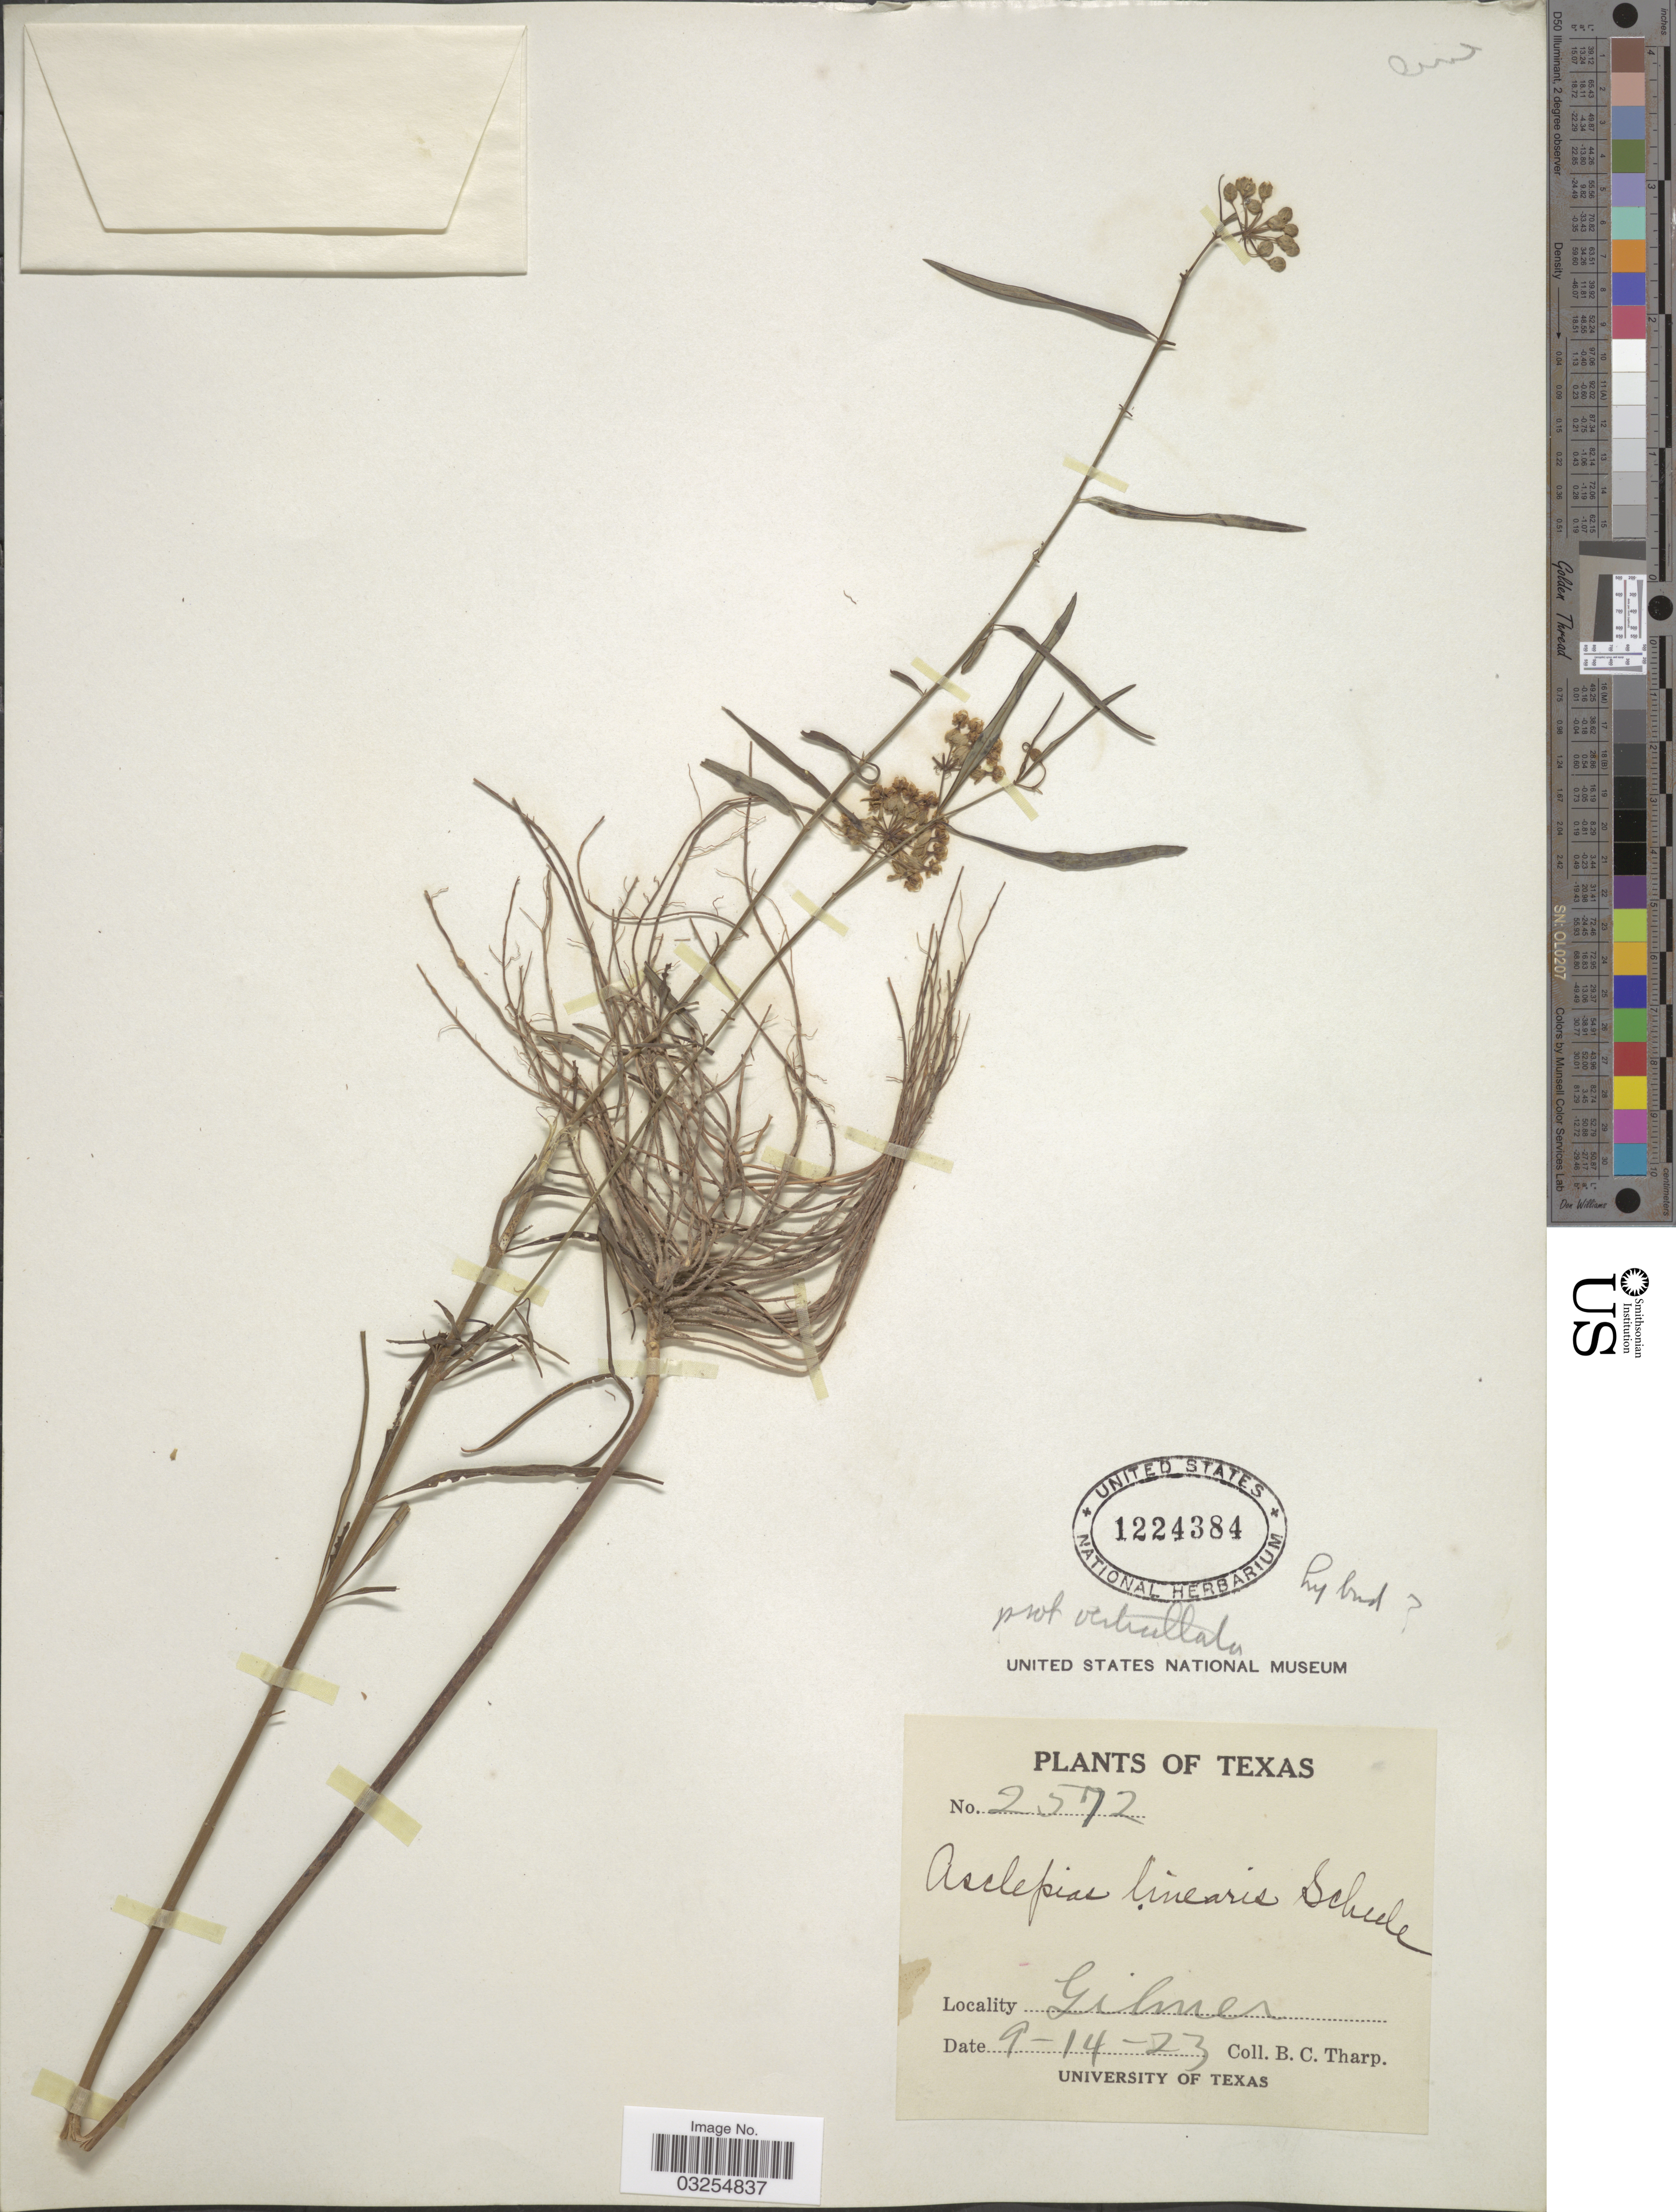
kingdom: Plantae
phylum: Tracheophyta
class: Magnoliopsida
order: Gentianales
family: Apocynaceae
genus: Asclepias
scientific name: Asclepias linearis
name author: Scheele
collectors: B. C. Tharp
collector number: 2572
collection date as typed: Transcribed d/m/y: 14/9/23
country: United States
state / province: Texas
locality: Gilmer.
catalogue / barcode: US 1224384